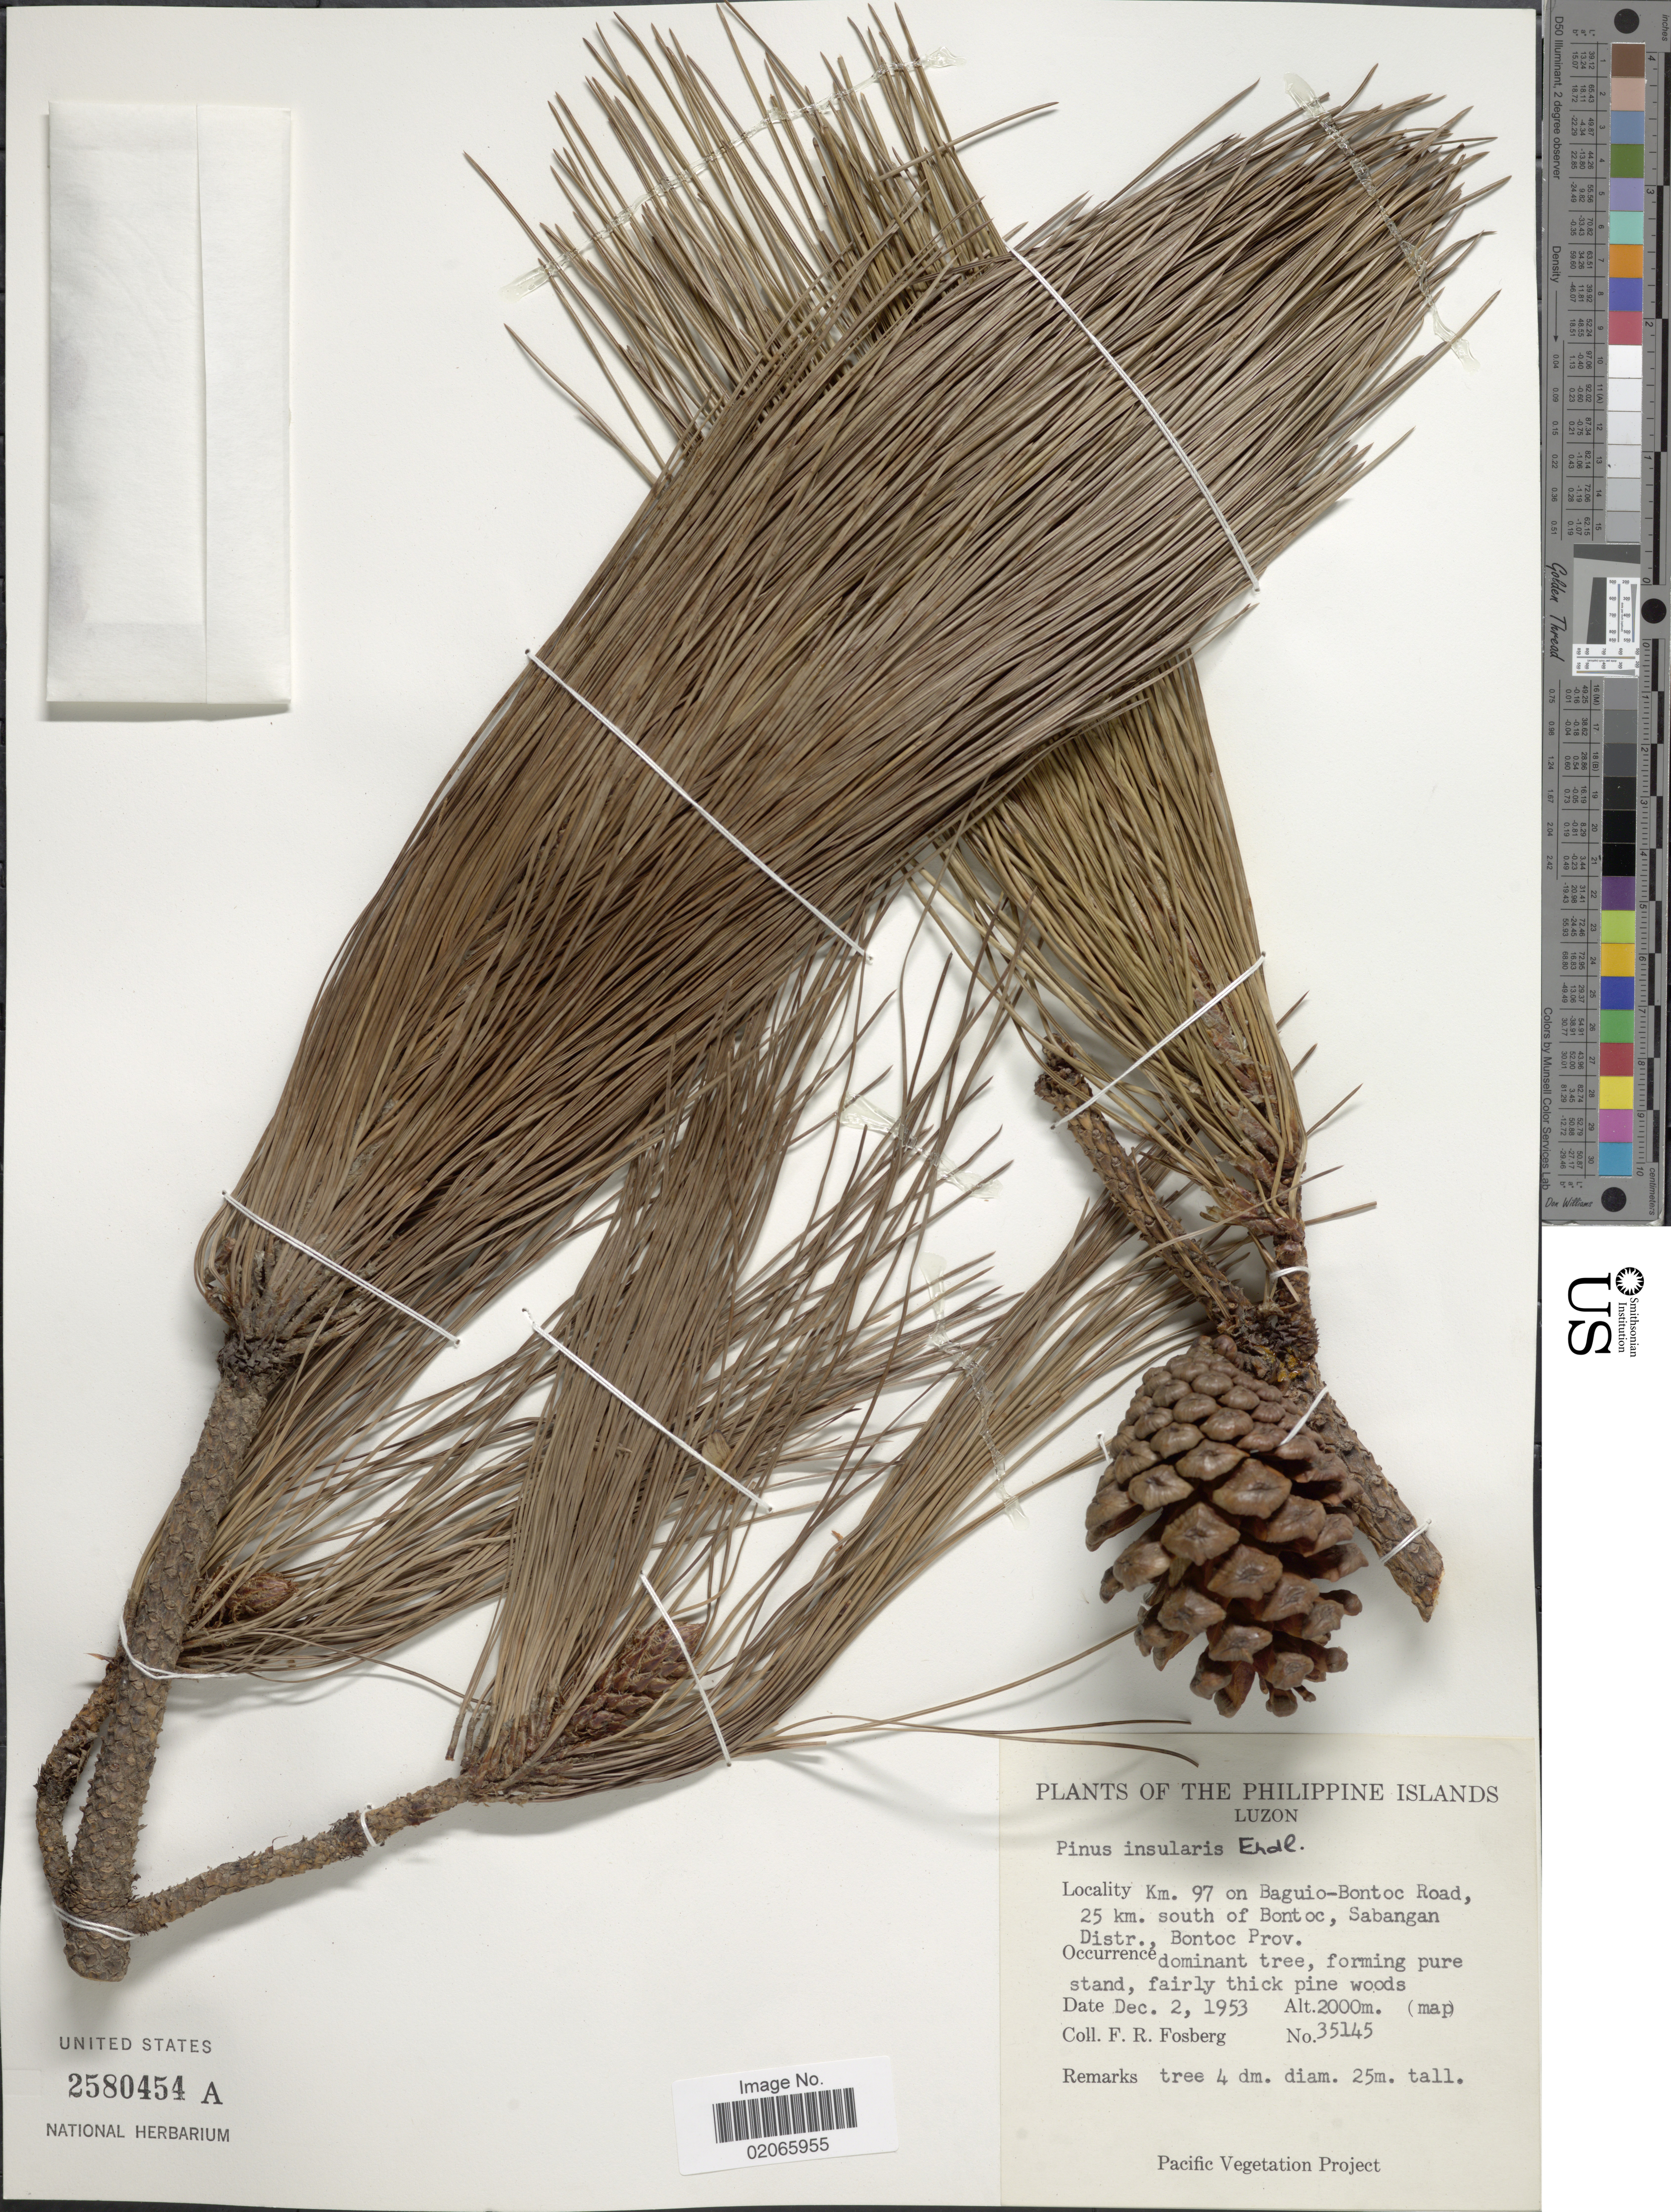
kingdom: Plantae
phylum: Tracheophyta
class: Pinopsida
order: Pinales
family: Pinaceae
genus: Pinus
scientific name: Pinus insularis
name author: Endl.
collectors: F. R. Fosberg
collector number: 35145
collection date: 1953-12-02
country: Philippines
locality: The Philippine Islands. Luzon. Km. 97 on Baguio-Bontoc Road, 25 km. south of Brontoc, Sabangan Distr., Bontoc Prov.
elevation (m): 2000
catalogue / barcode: US 2580454A